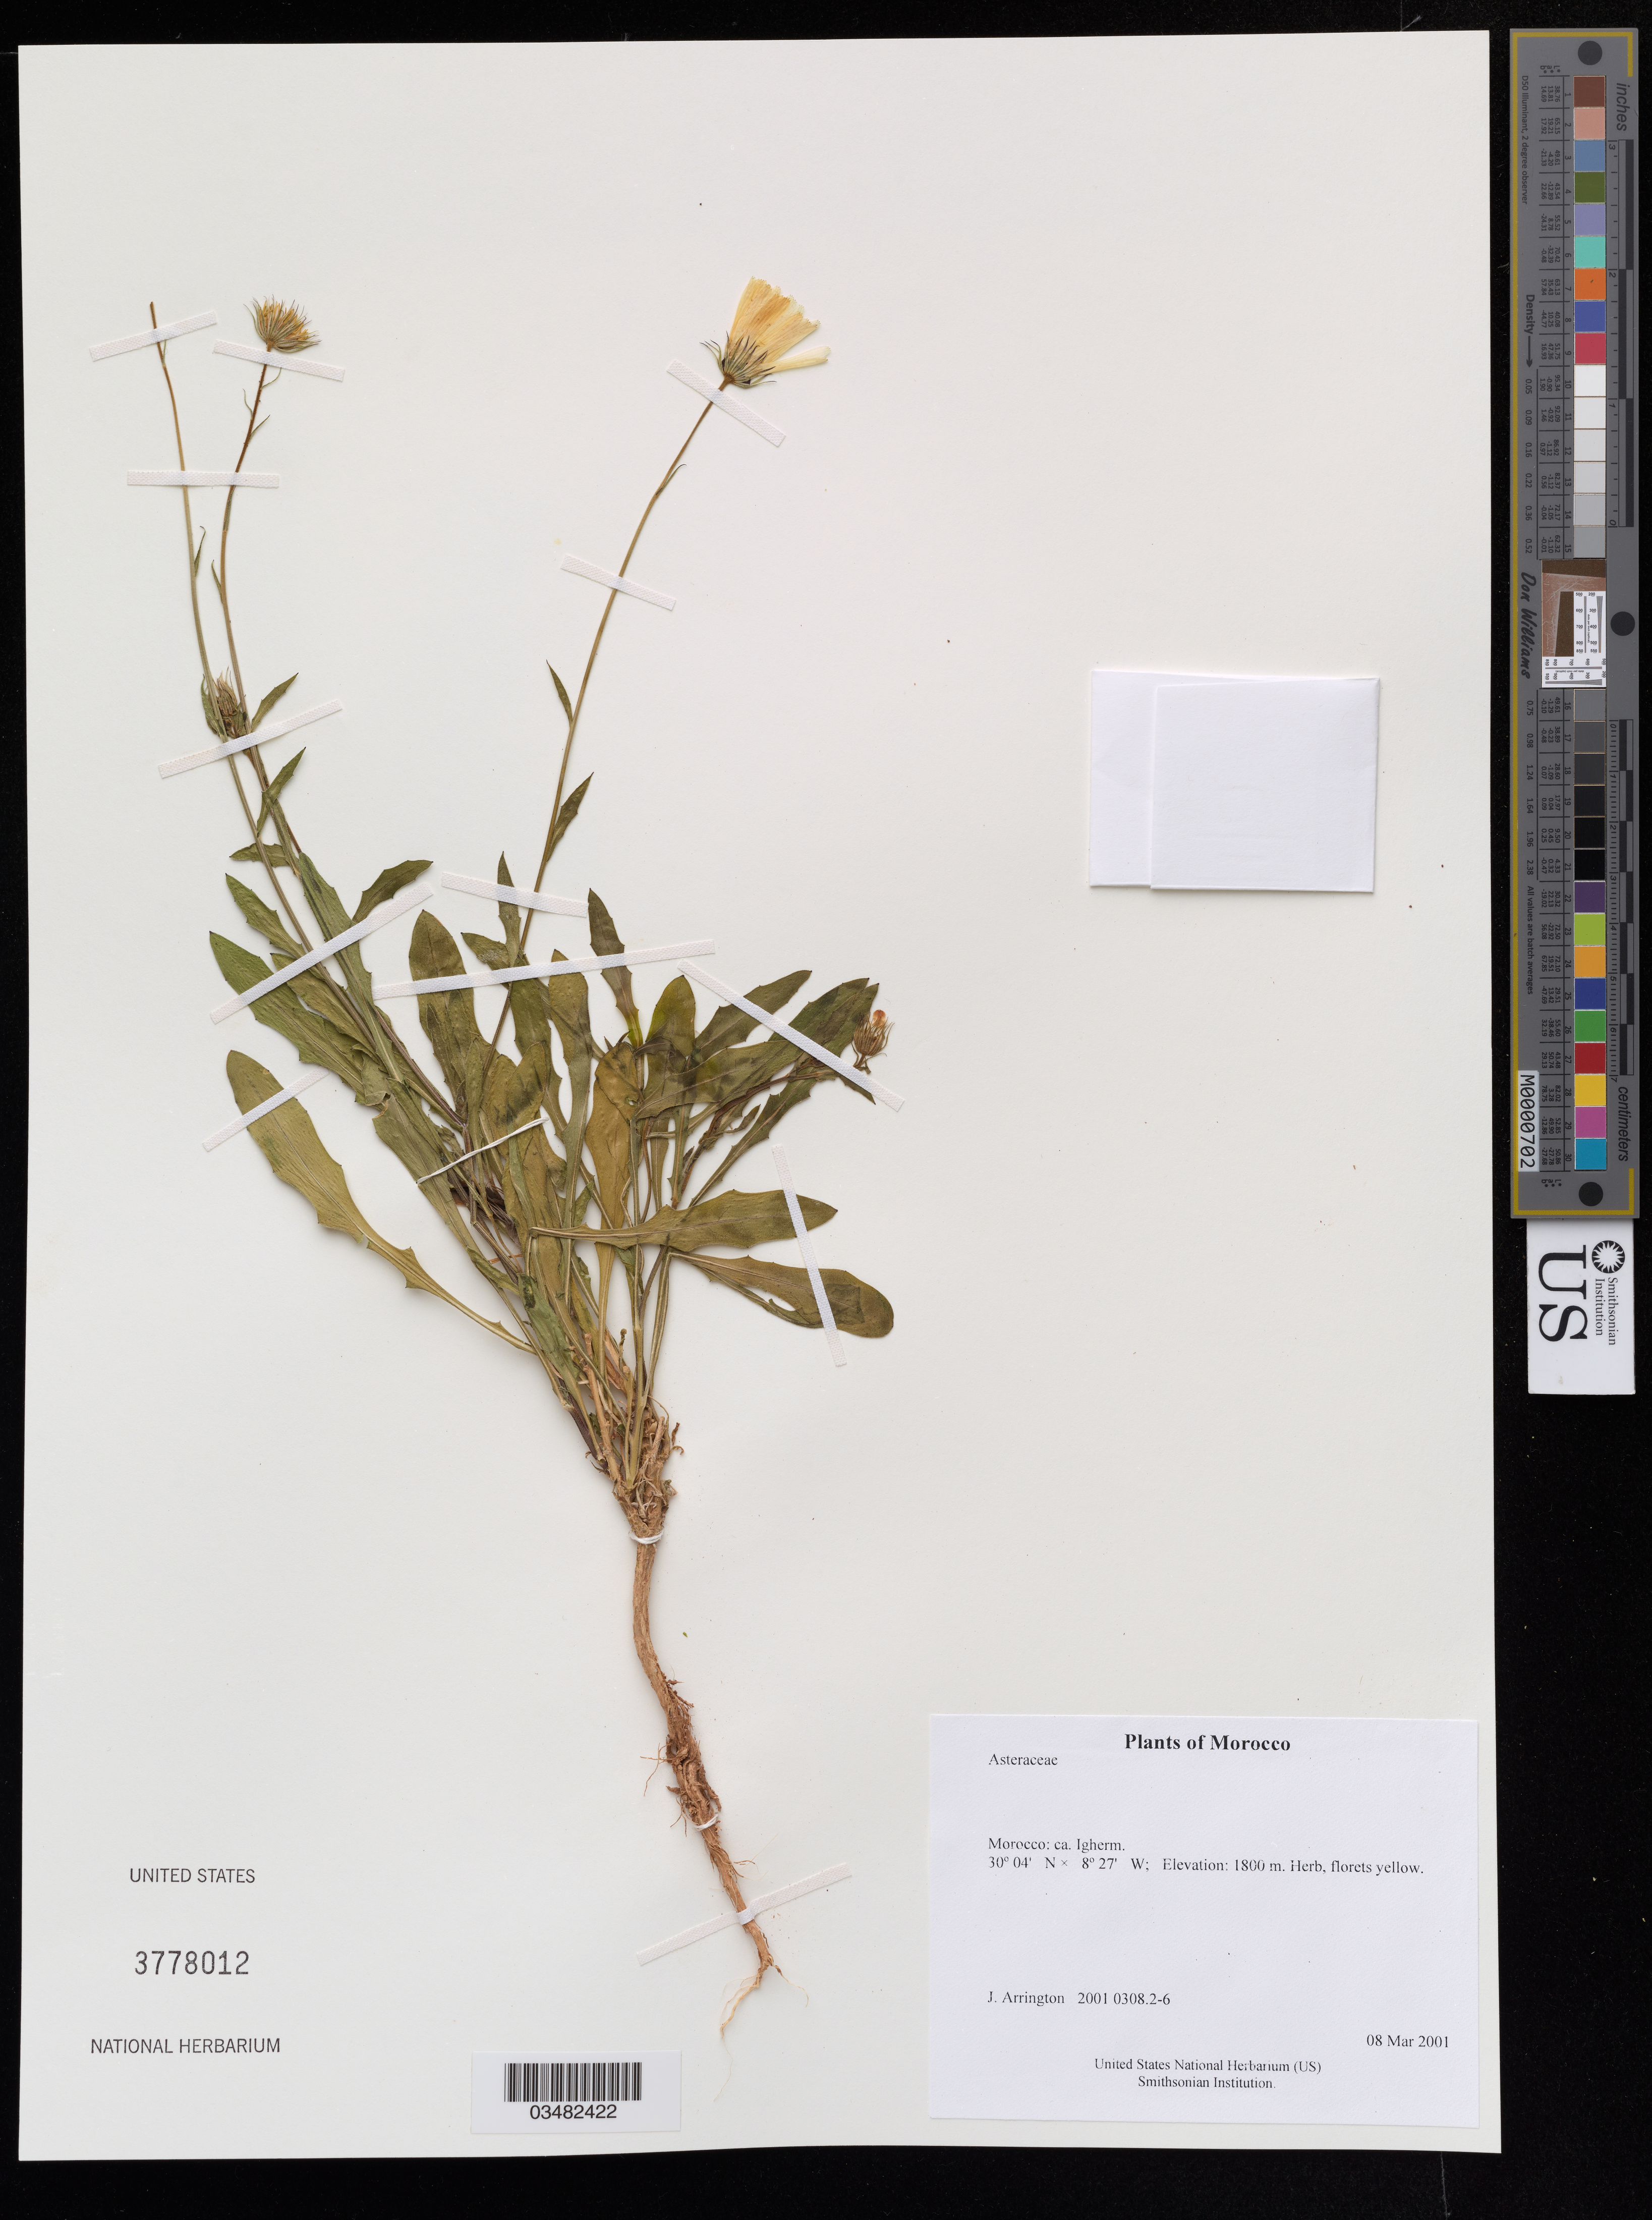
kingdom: Plantae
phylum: Tracheophyta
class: Magnoliopsida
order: Asterales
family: Asteraceae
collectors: J. Arrington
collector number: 2001 0308.2-6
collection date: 2001-03-08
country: Morocco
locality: ca. Igherm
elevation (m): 1800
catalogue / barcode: US 3778012